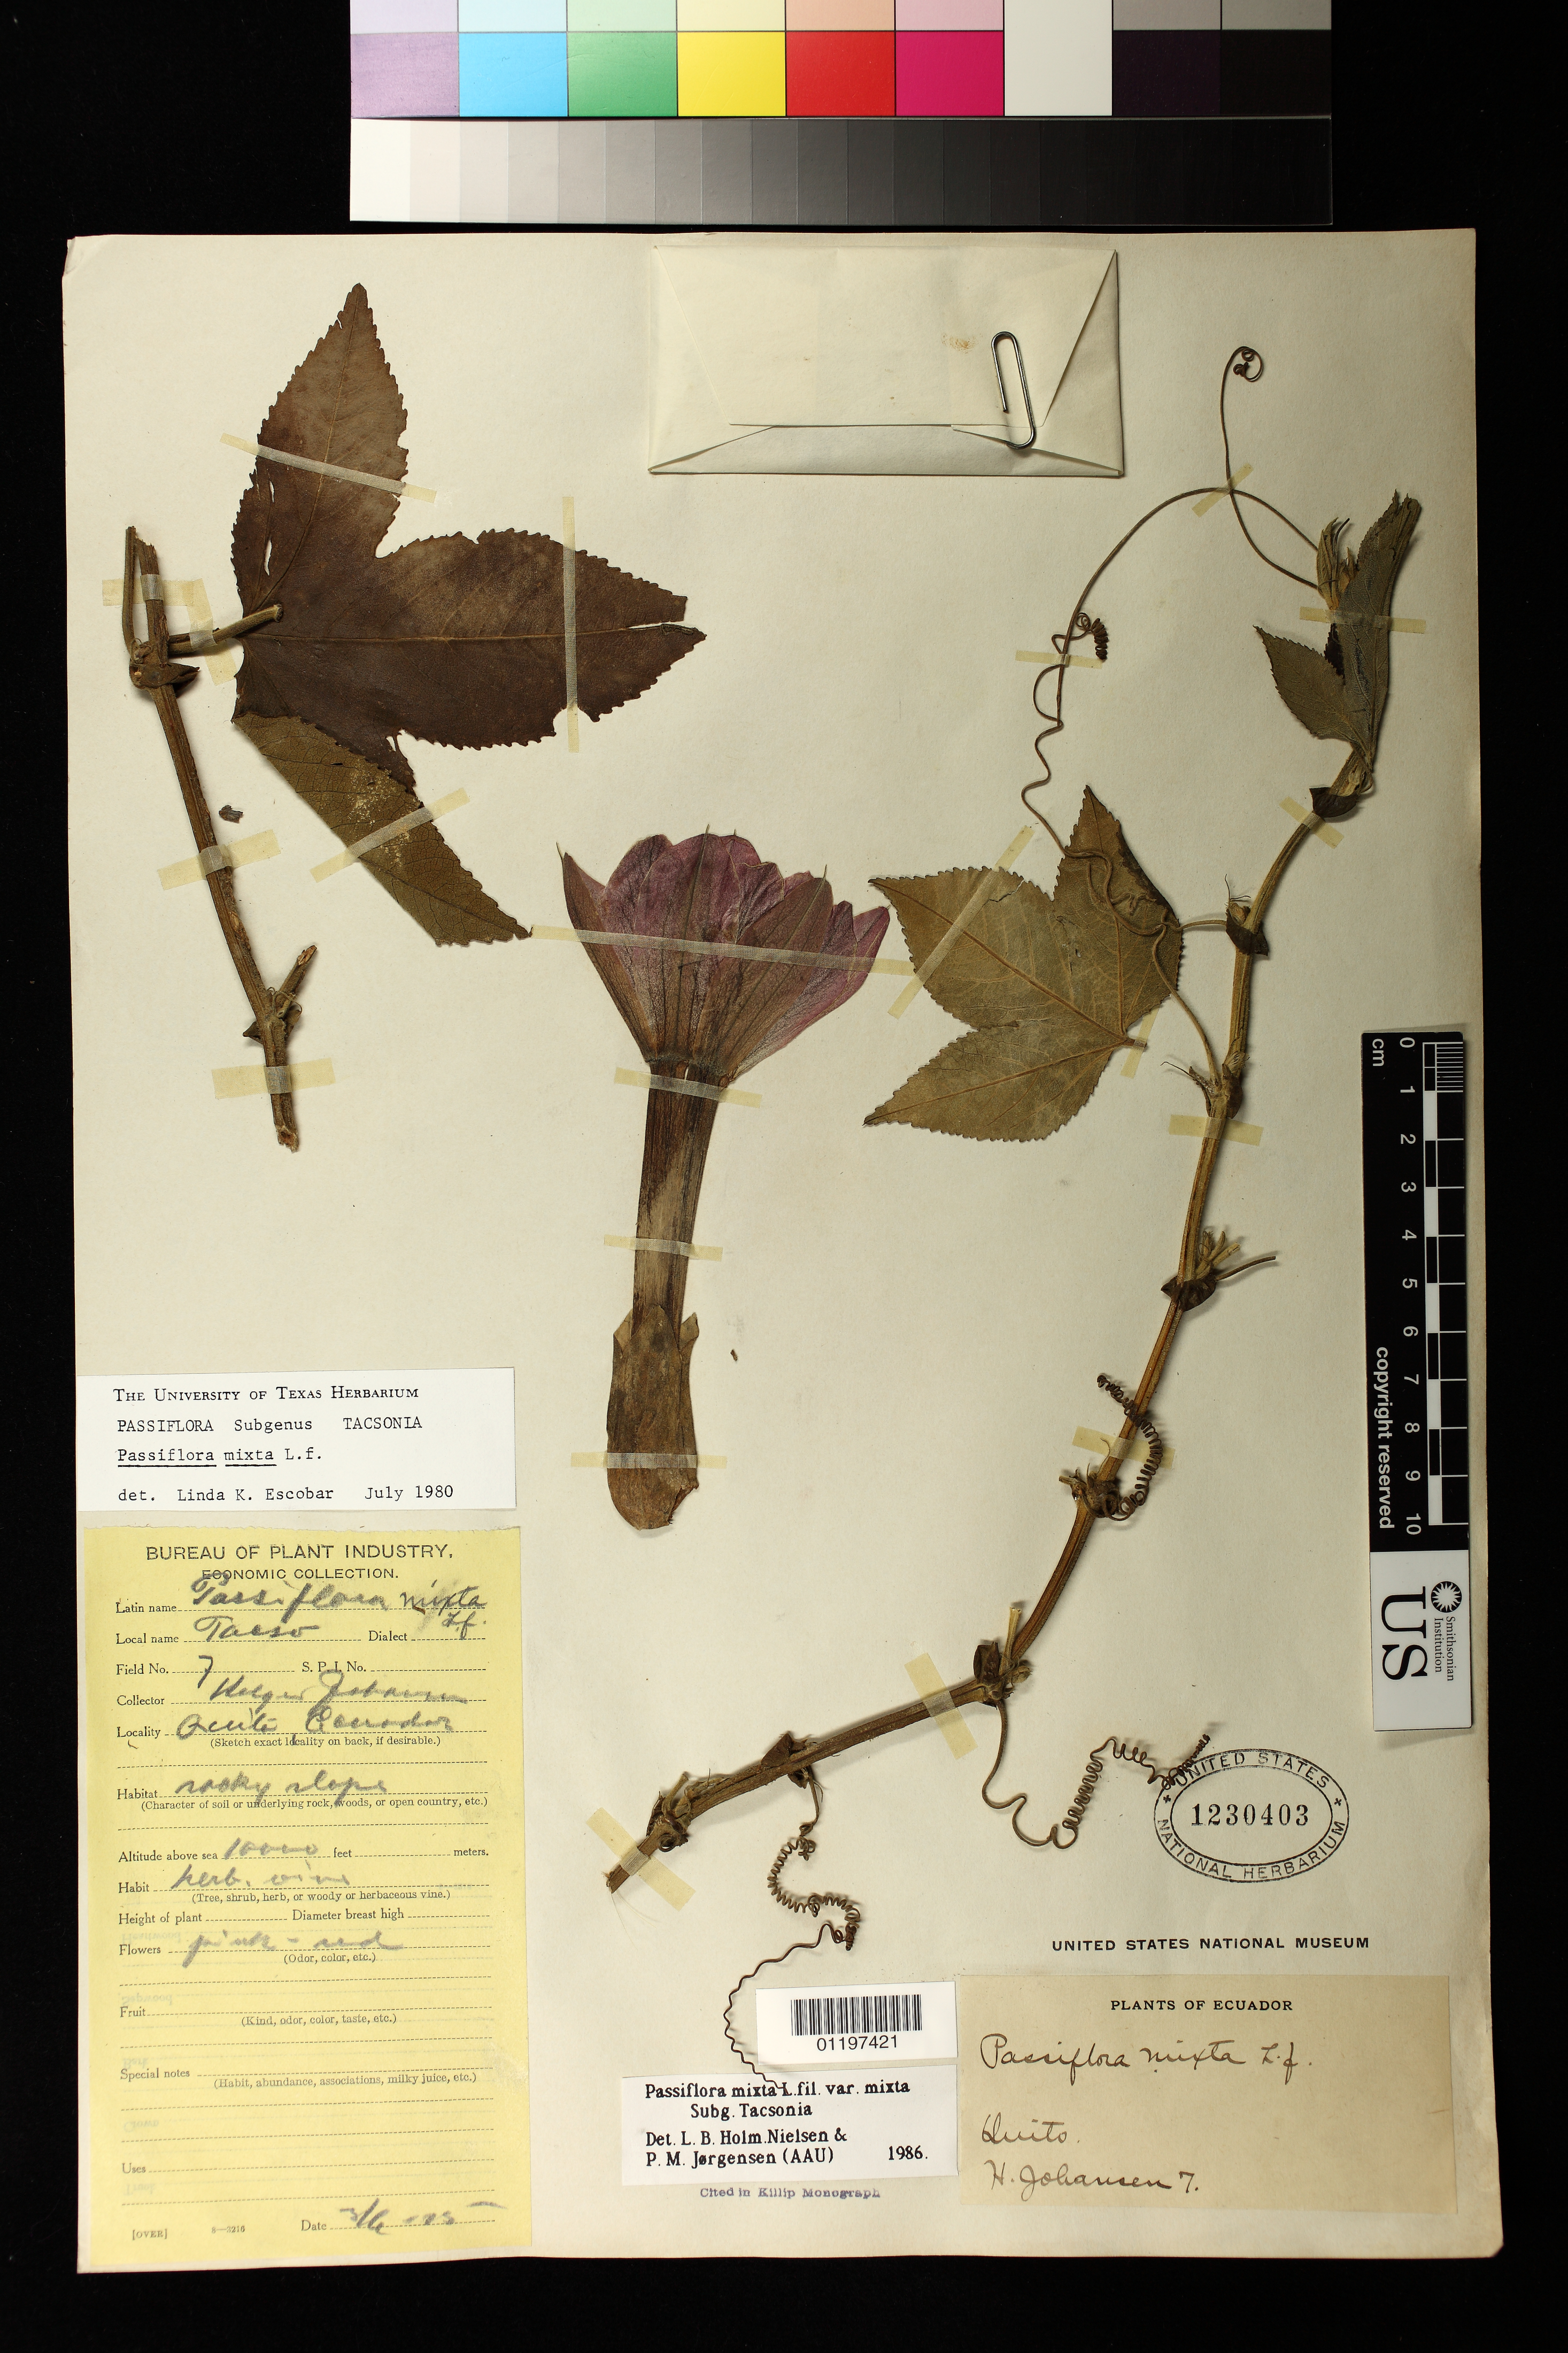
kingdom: Plantae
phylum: Tracheophyta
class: Magnoliopsida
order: Malpighiales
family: Passifloraceae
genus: Passiflora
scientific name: Passiflora mixta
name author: L. f.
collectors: H. Johansen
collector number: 7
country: Ecuador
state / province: Pichincha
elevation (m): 3048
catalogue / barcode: US 1230403